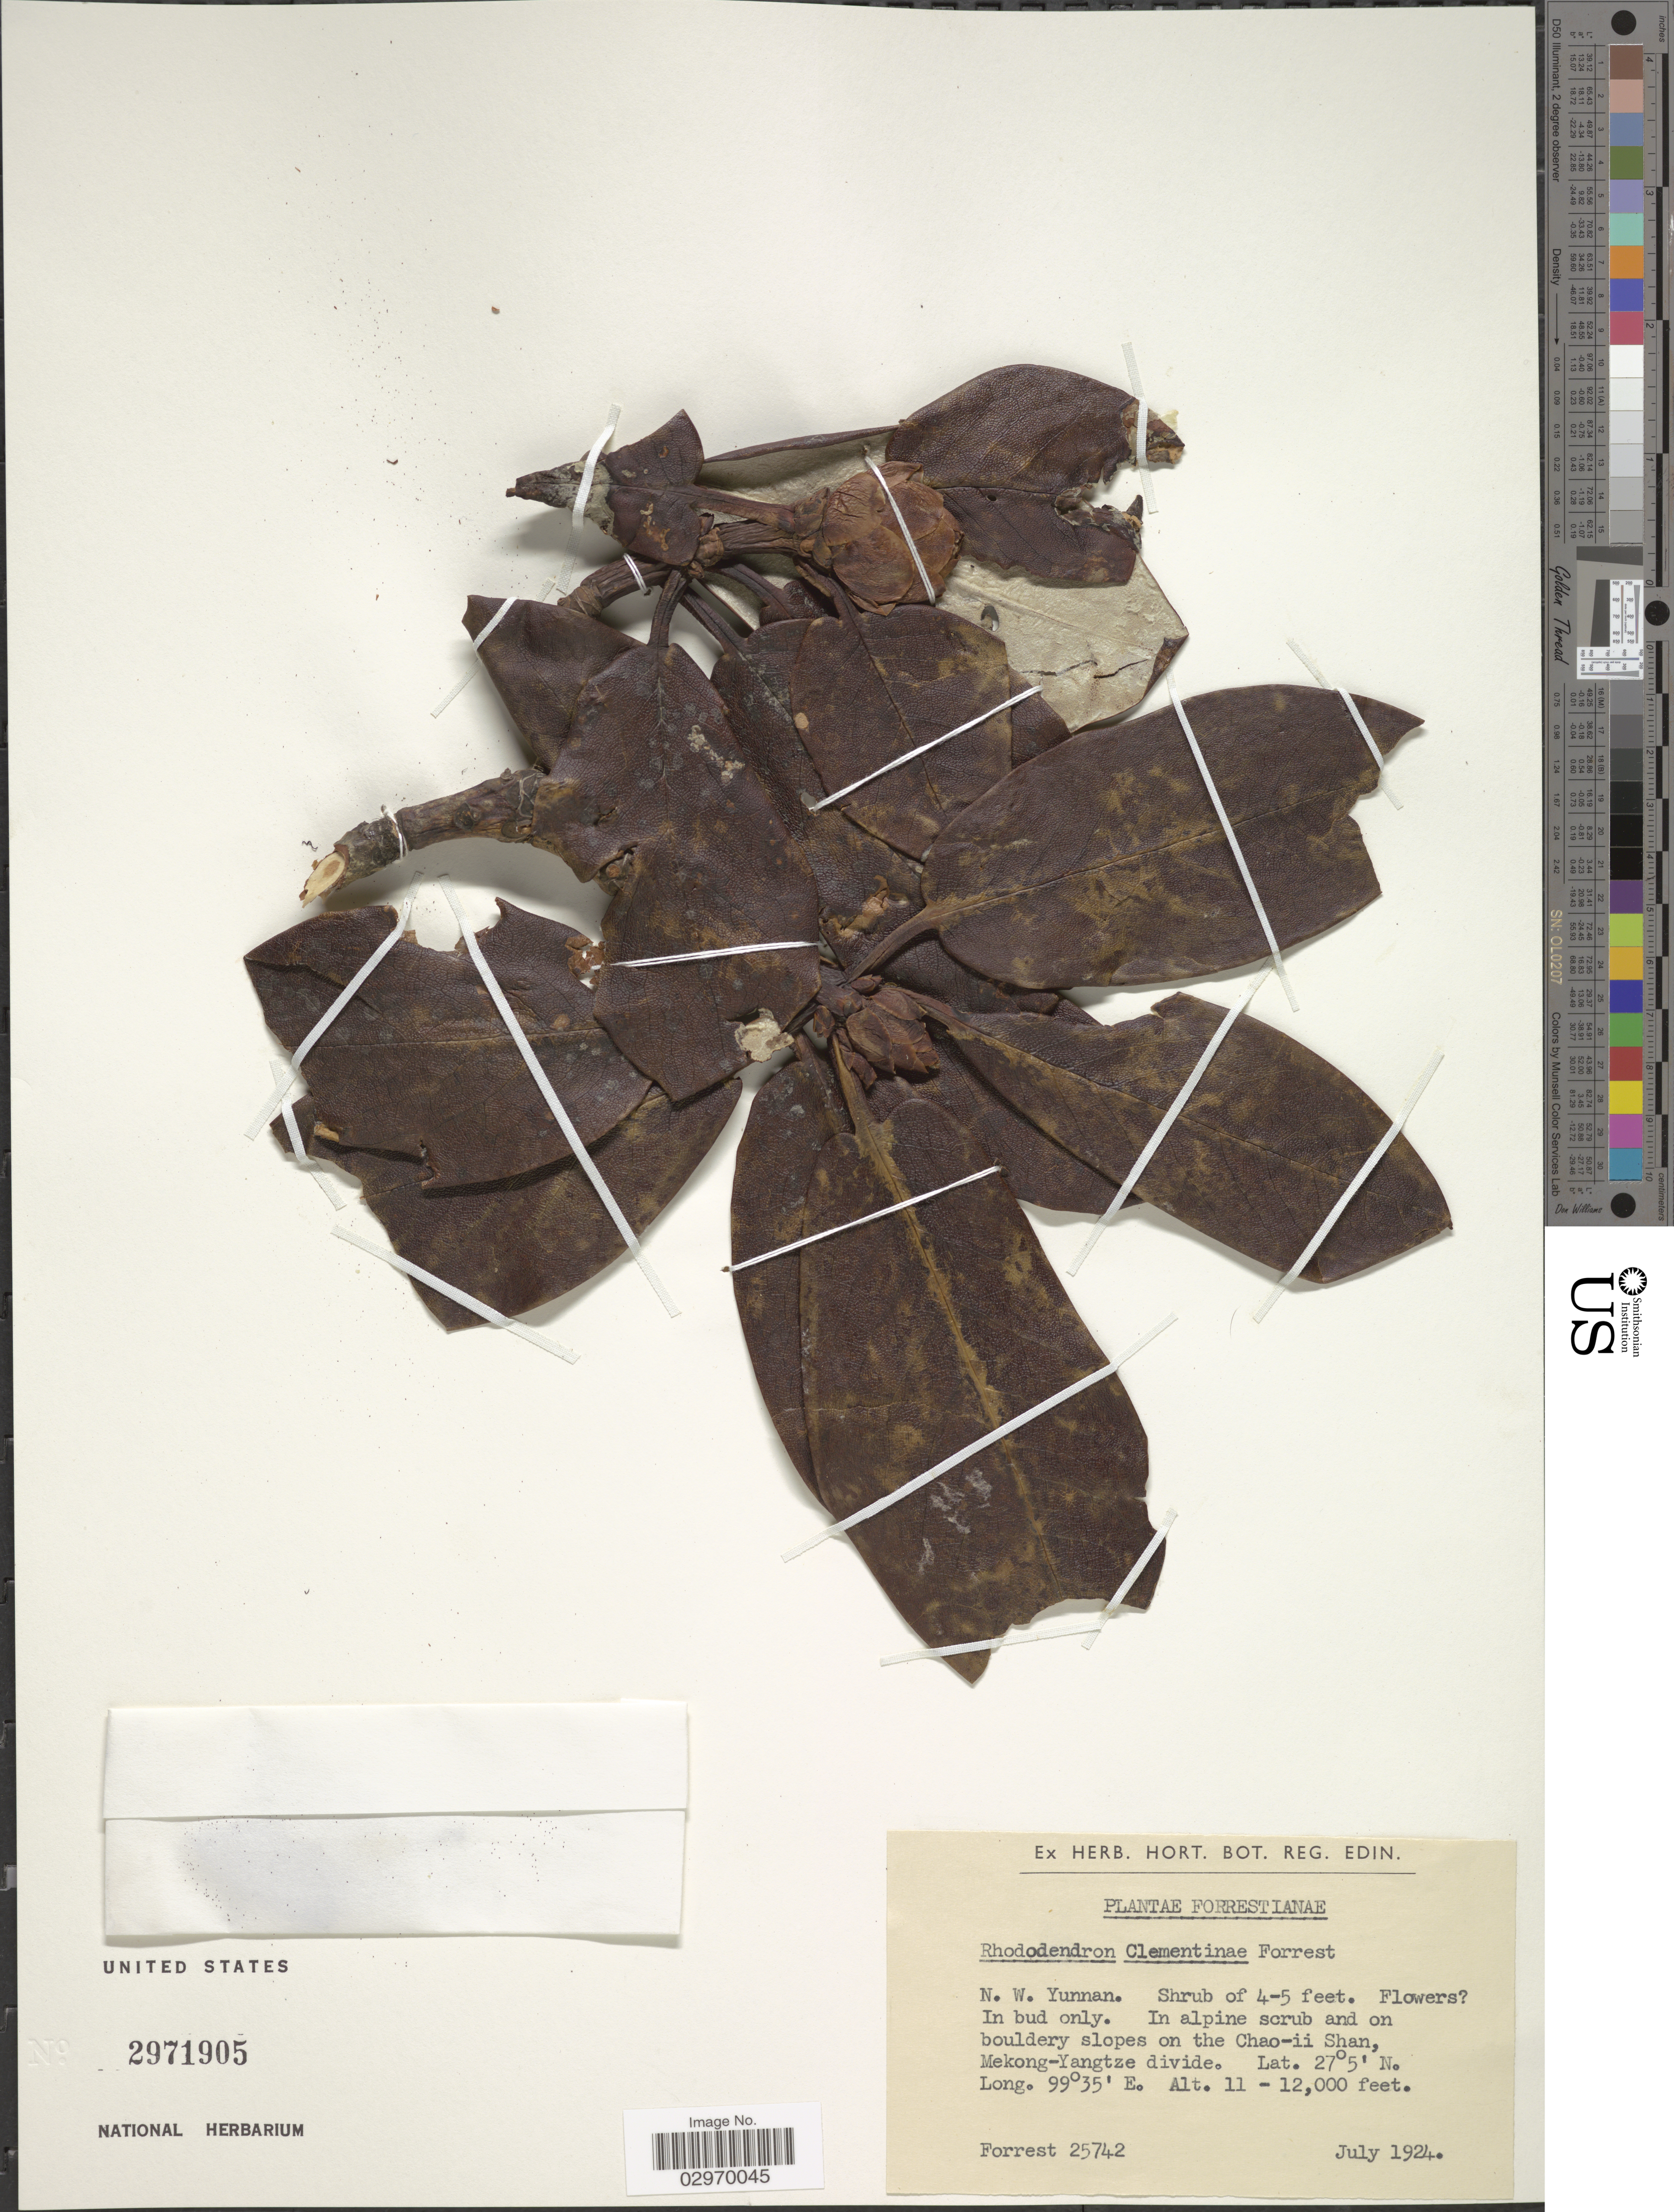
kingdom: Plantae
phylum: Tracheophyta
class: Magnoliopsida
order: Ericales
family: Ericaceae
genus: Rhododendron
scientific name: Rhododendron clementinae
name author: Forrest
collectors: -. Forrest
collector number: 25742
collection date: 1924-07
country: China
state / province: Yunnan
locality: N.W. Yunnan. On bouldery slopes on the Chao-li Shan, Mekong-Yangtze divide.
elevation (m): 3353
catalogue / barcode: US 2971905